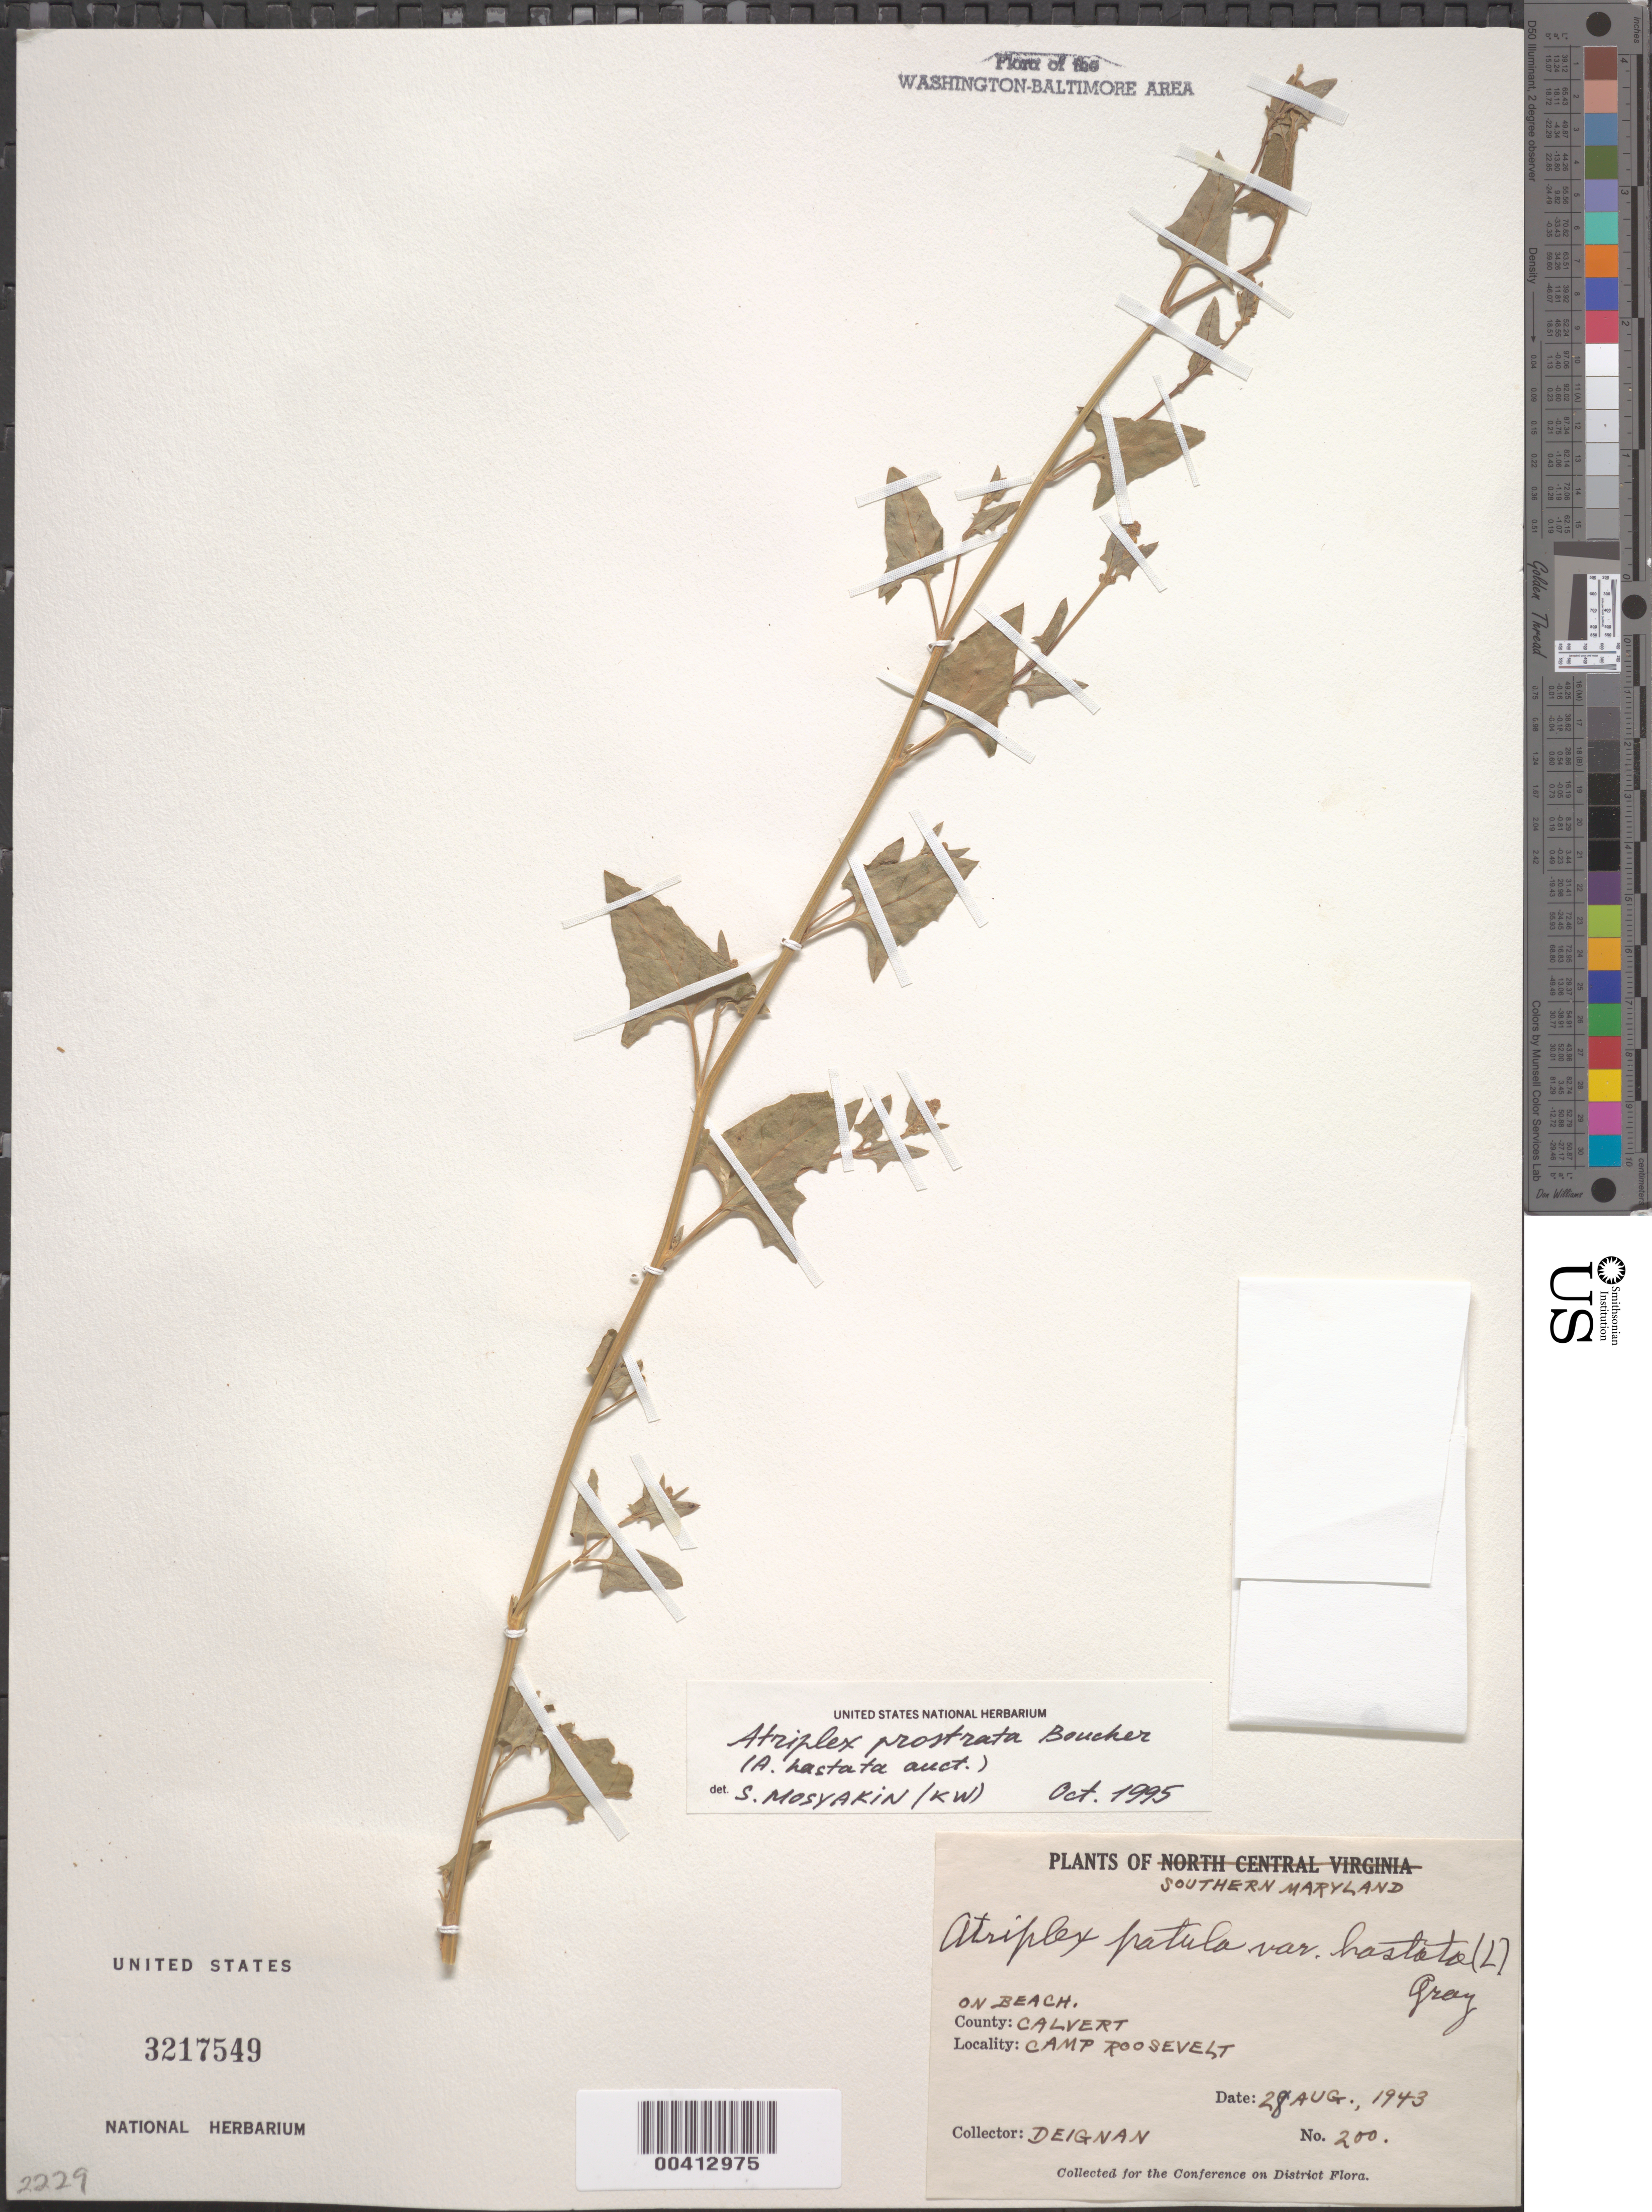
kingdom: Plantae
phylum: Tracheophyta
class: Magnoliopsida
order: Caryophyllales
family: Amaranthaceae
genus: Atriplex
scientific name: Atriplex patula var. hastata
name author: (L.) A. Gray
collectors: H. Deignan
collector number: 200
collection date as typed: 28 Aug 1943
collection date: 1943-08-28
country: United States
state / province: Maryland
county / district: Calvert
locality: Camp Roosevelt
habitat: On beach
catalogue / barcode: US 3217549